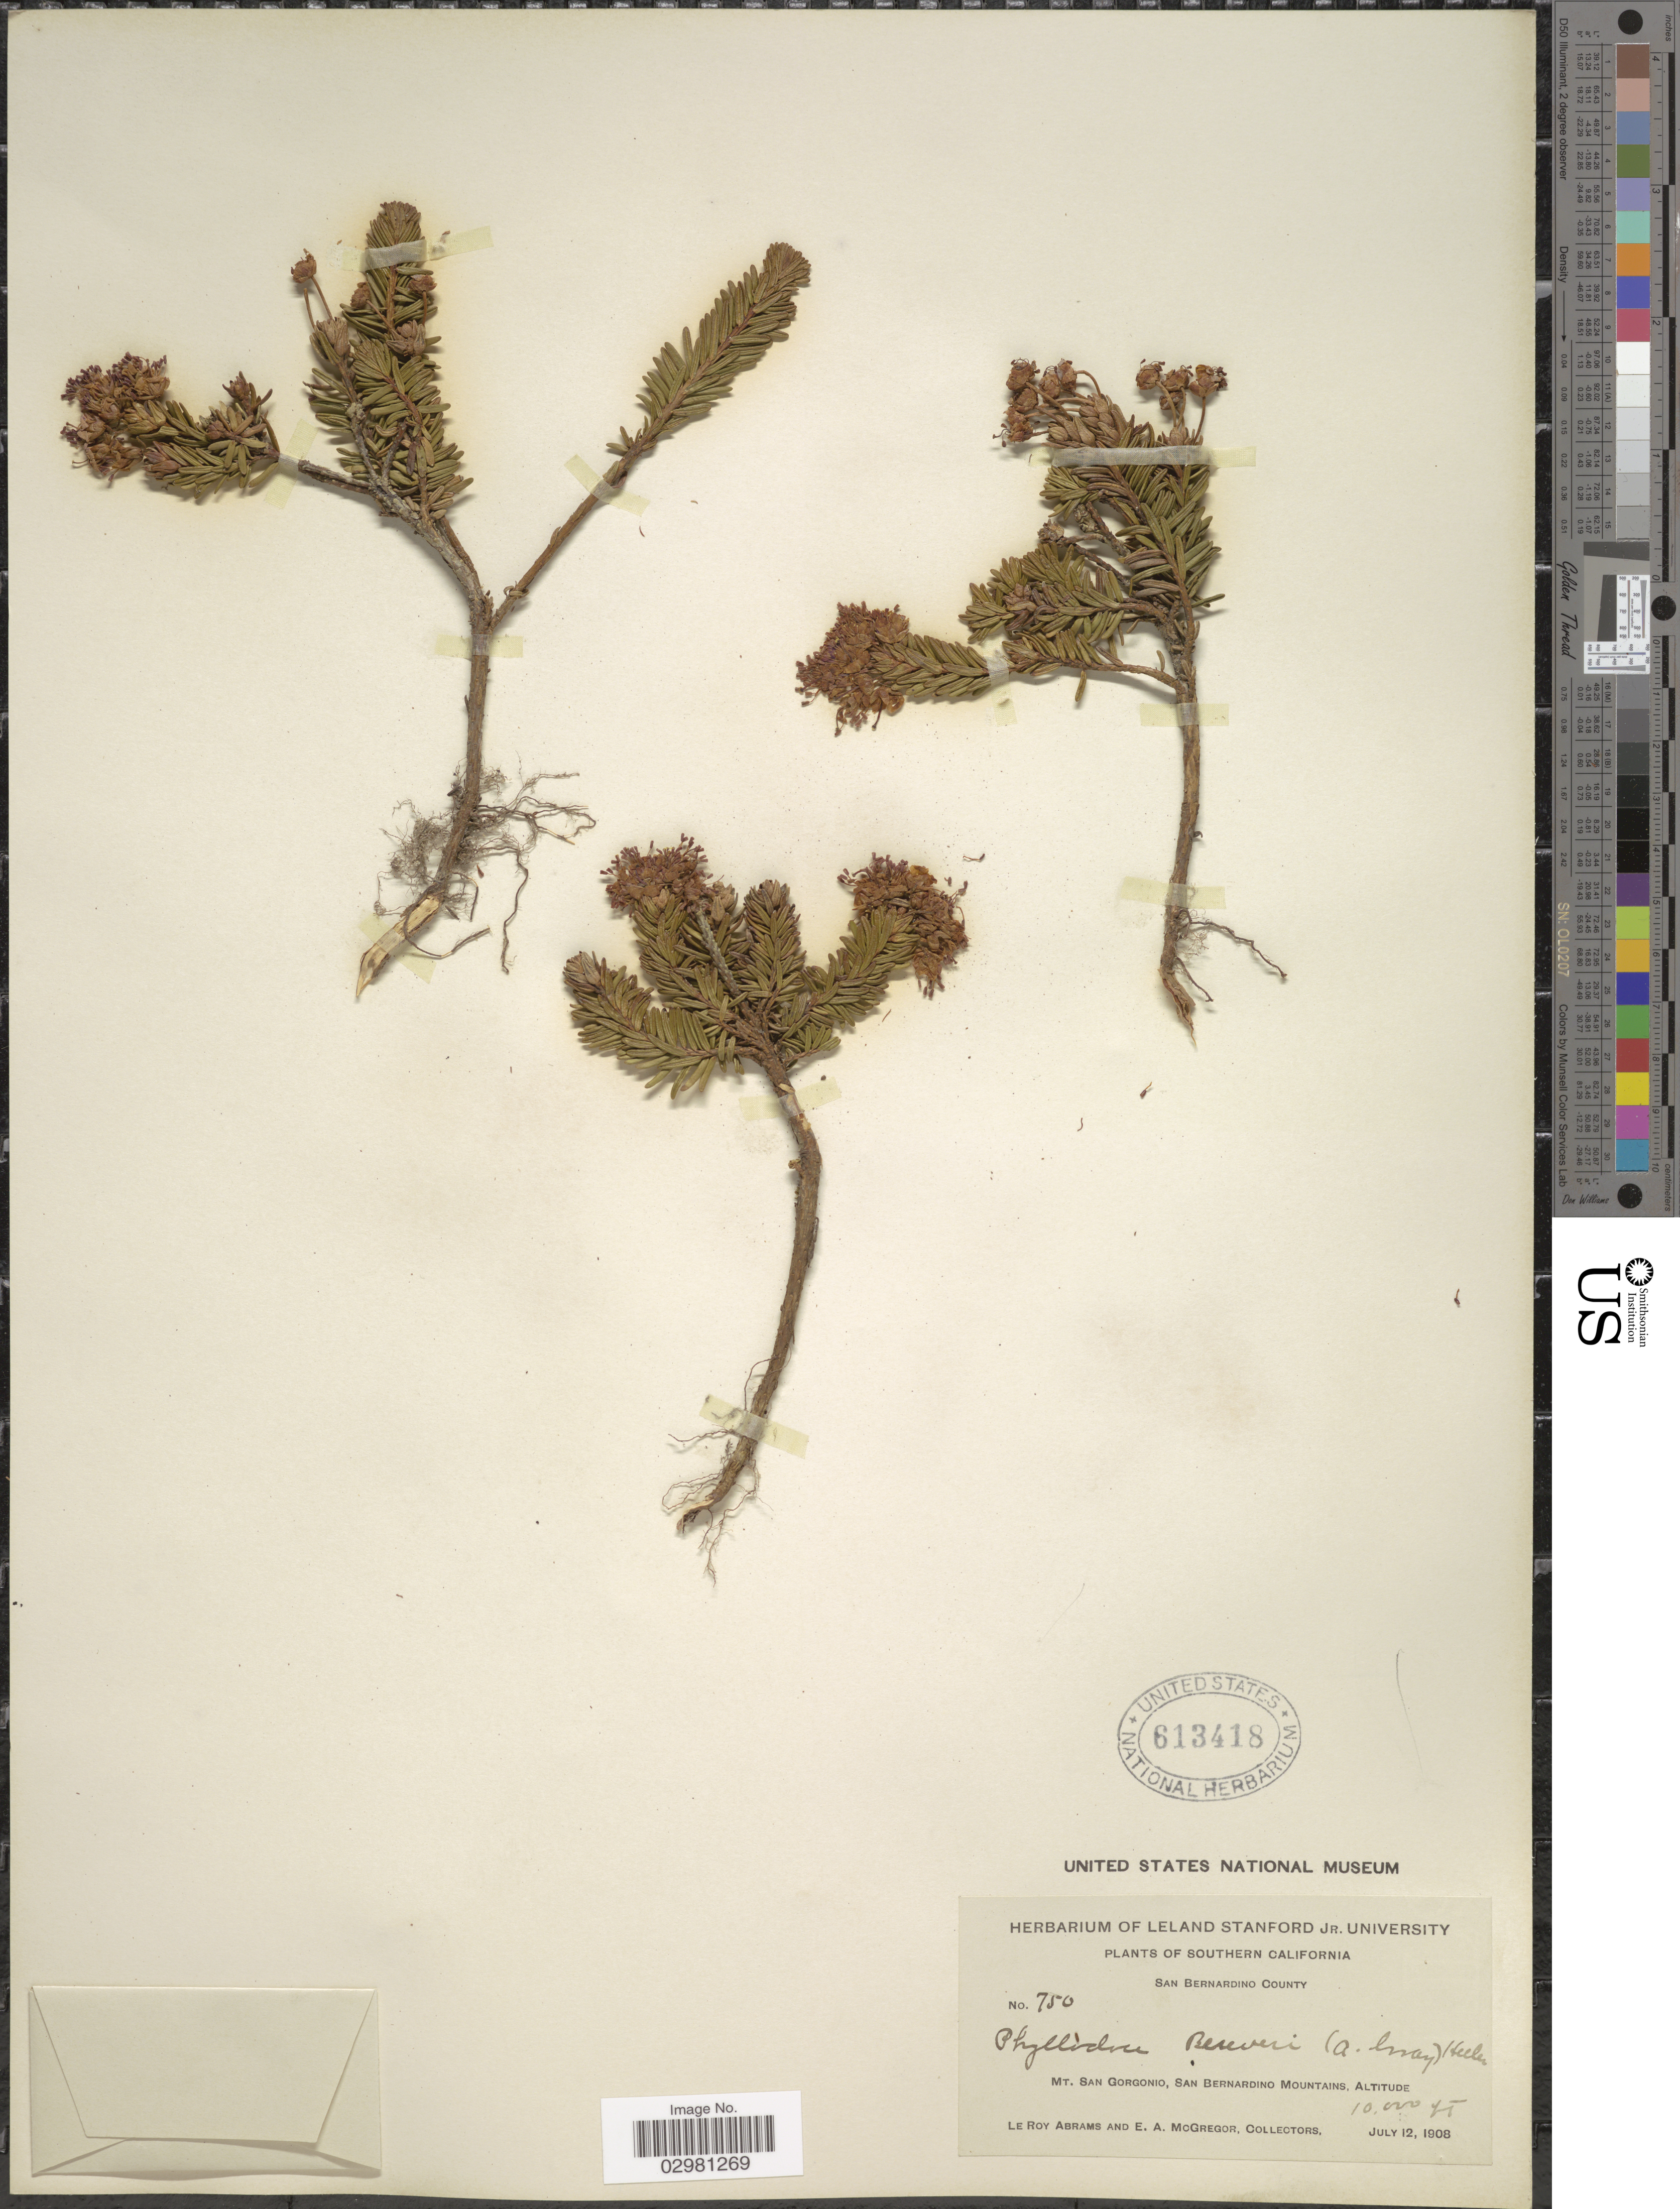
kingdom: Plantae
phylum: Tracheophyta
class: Magnoliopsida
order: Ericales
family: Ericaceae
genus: Phyllodoce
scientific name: Phyllodoce breweri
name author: (A. Gray) A. Heller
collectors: L. Abrams & E. A. McGregor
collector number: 750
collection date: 1908-07-12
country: United States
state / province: California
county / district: San Bernardino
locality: Southern California, San Bernardino County, Mt. San Gorgonio, San Bernardino Mountains.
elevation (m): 3048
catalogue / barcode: US 613418